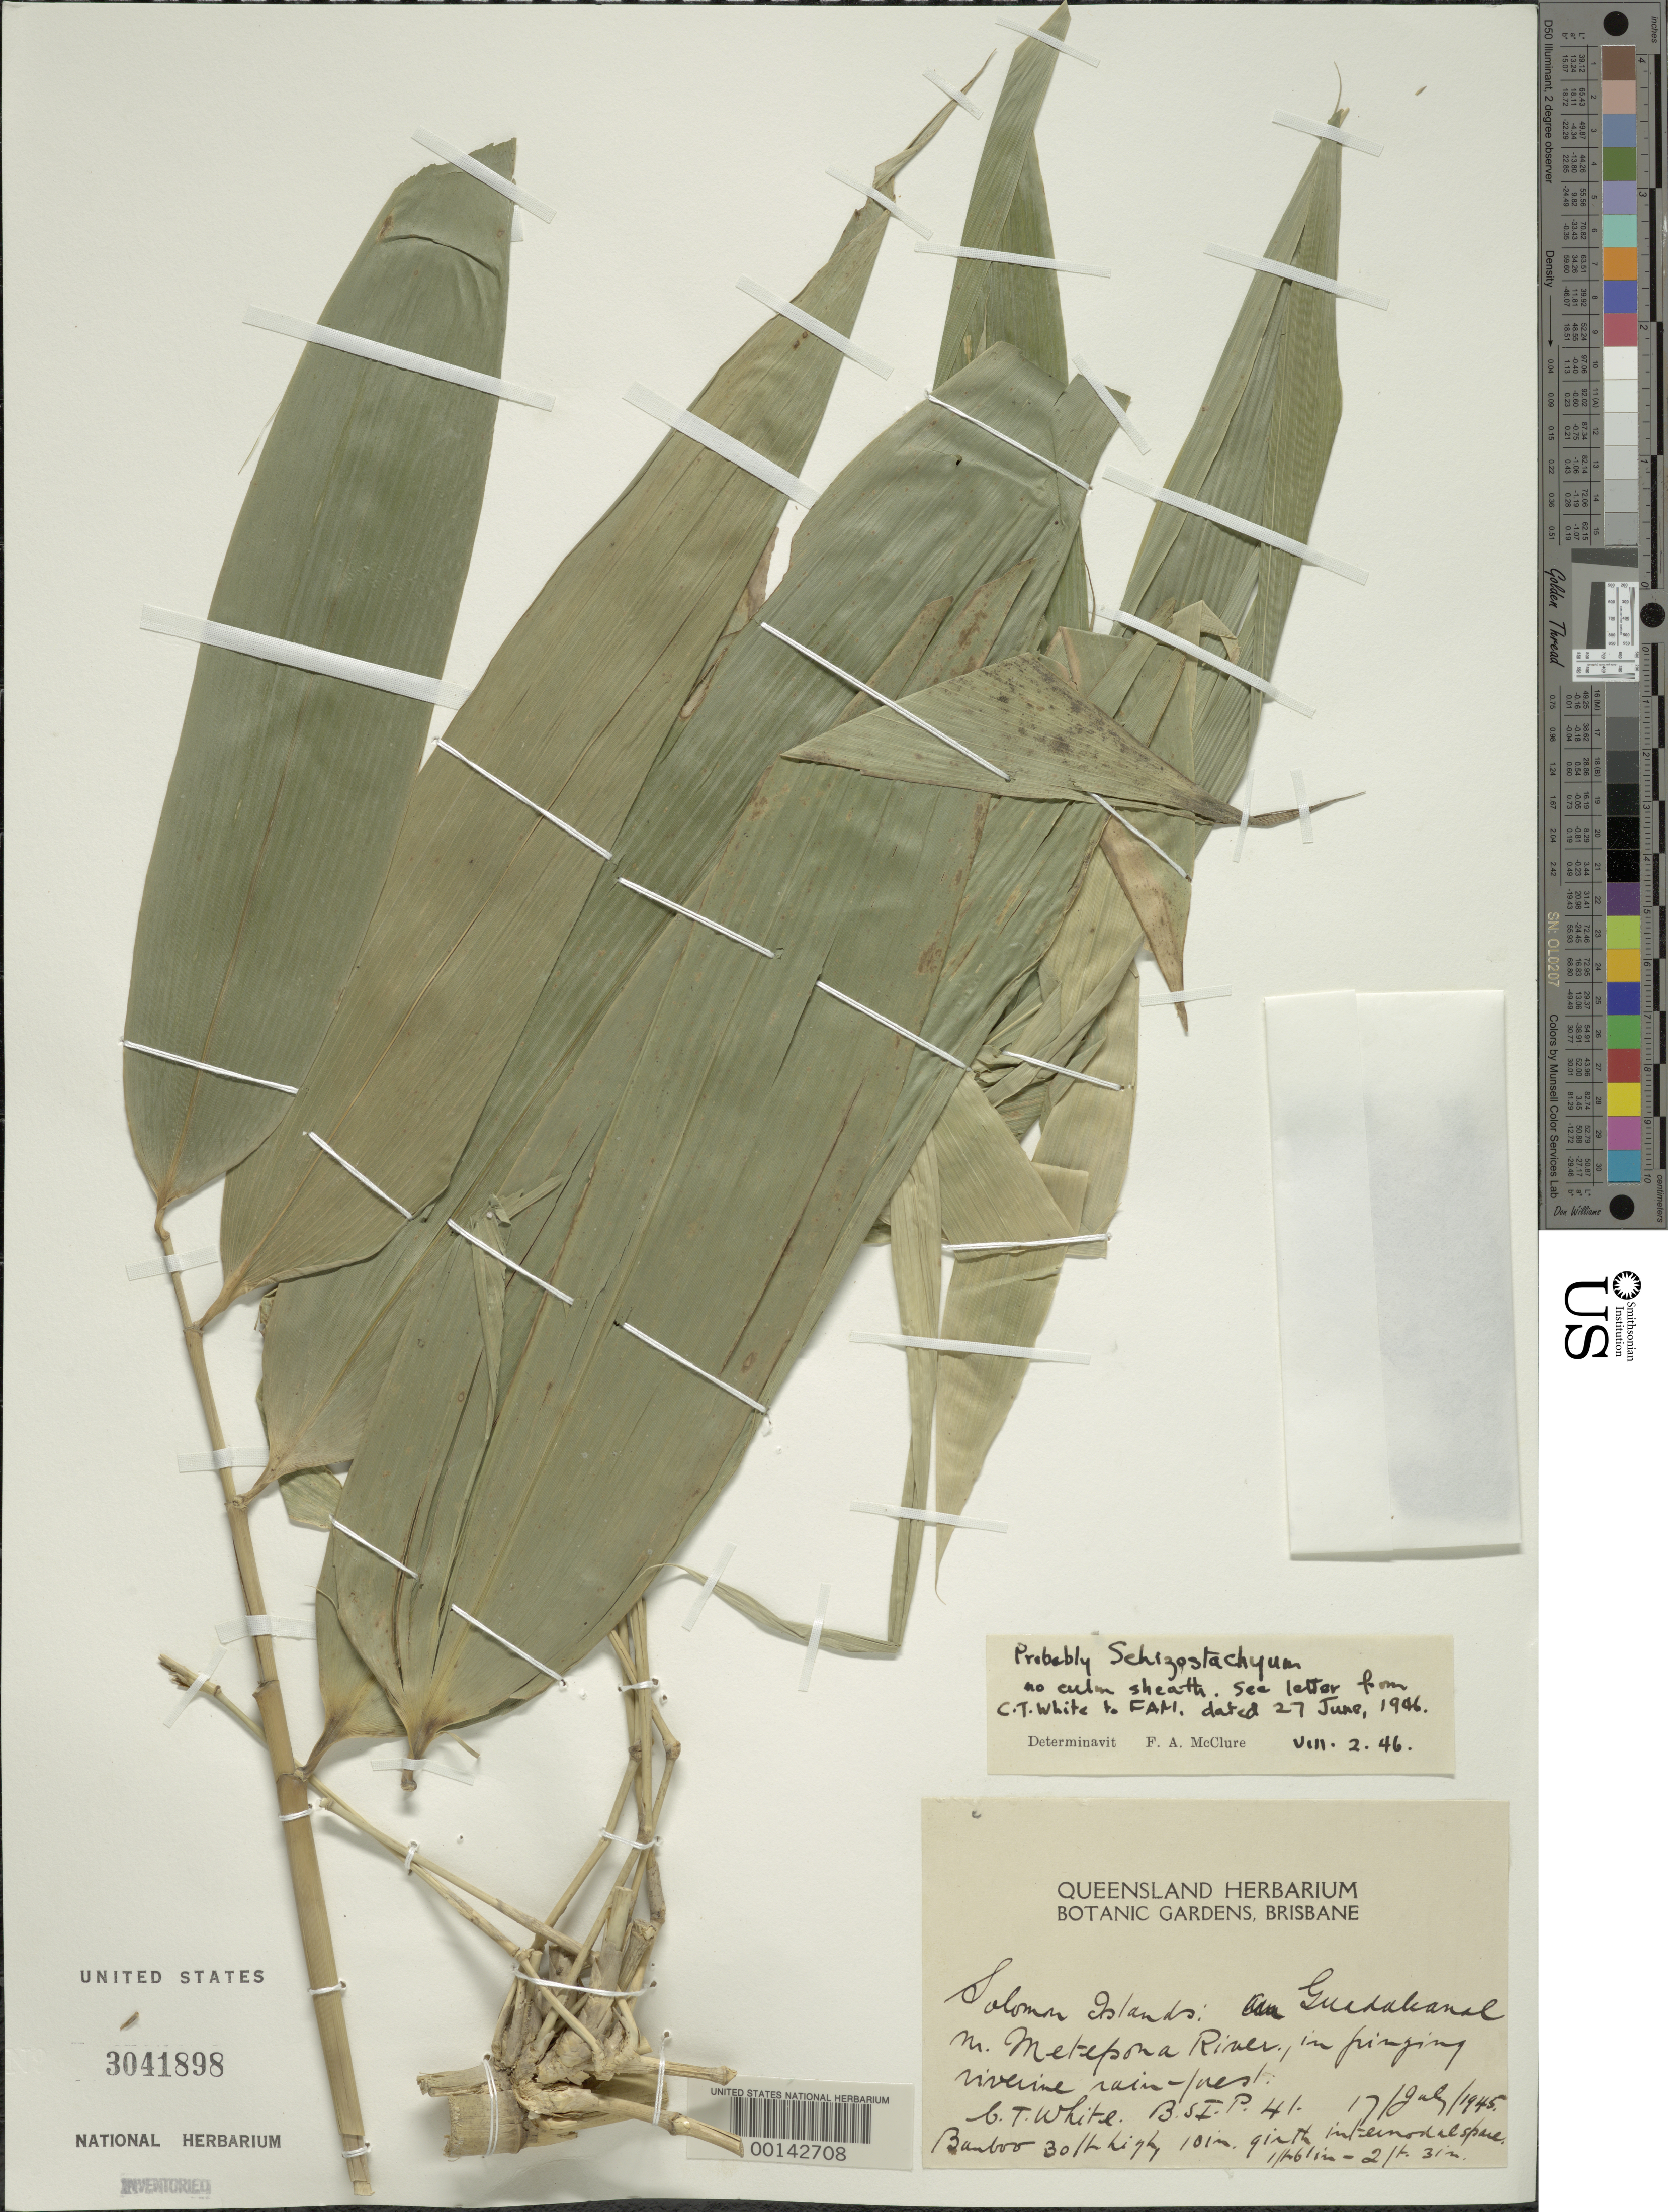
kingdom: Plantae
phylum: Tracheophyta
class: Liliopsida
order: Poales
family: Poaceae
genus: Schizostachyum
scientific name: Schizostachyum sp.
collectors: G. T. White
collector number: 41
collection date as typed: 17 Jul 1945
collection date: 1945-07-17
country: Solomon Islands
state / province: Guadalcanal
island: Guadalcanal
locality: Metapona rv.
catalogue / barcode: US 3041898